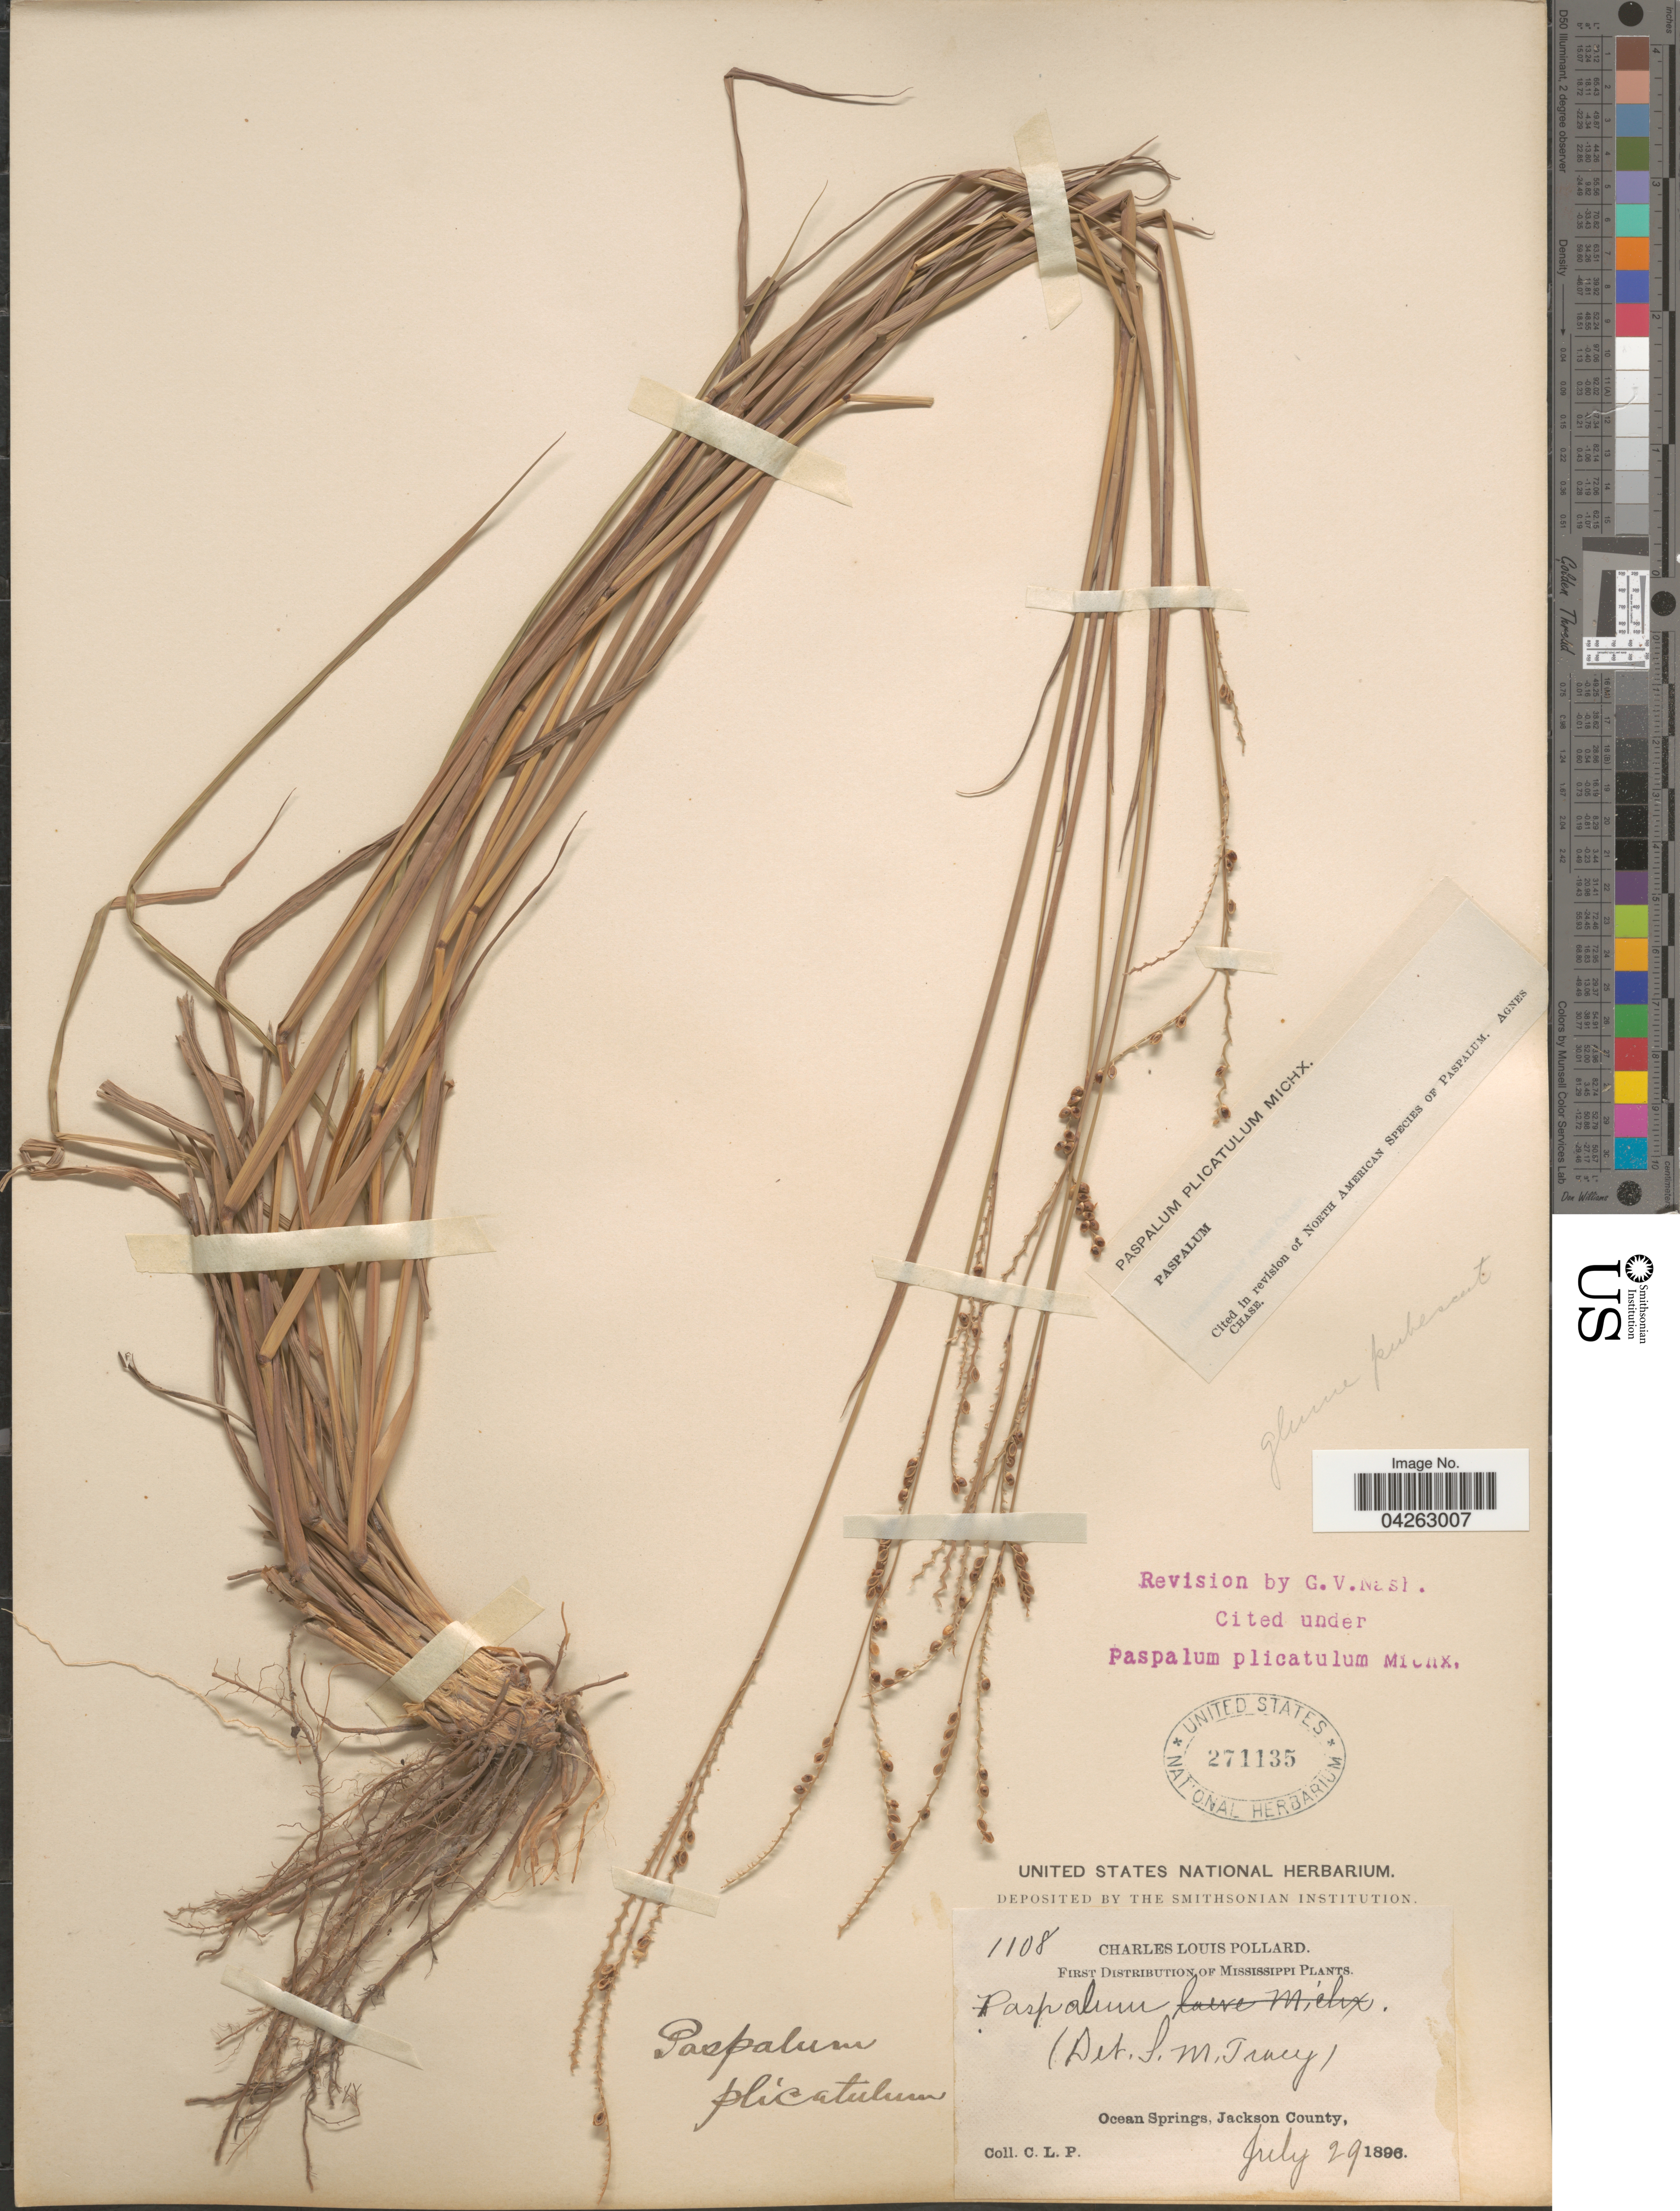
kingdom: Plantae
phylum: Tracheophyta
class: Liliopsida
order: Poales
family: Poaceae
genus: Paspalum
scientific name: Paspalum plicatulum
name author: Michx.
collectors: C. L. Pollard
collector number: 1108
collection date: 1896-07-29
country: United States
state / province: Mississippi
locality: Ocean Springs, Jackson County.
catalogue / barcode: US 271135